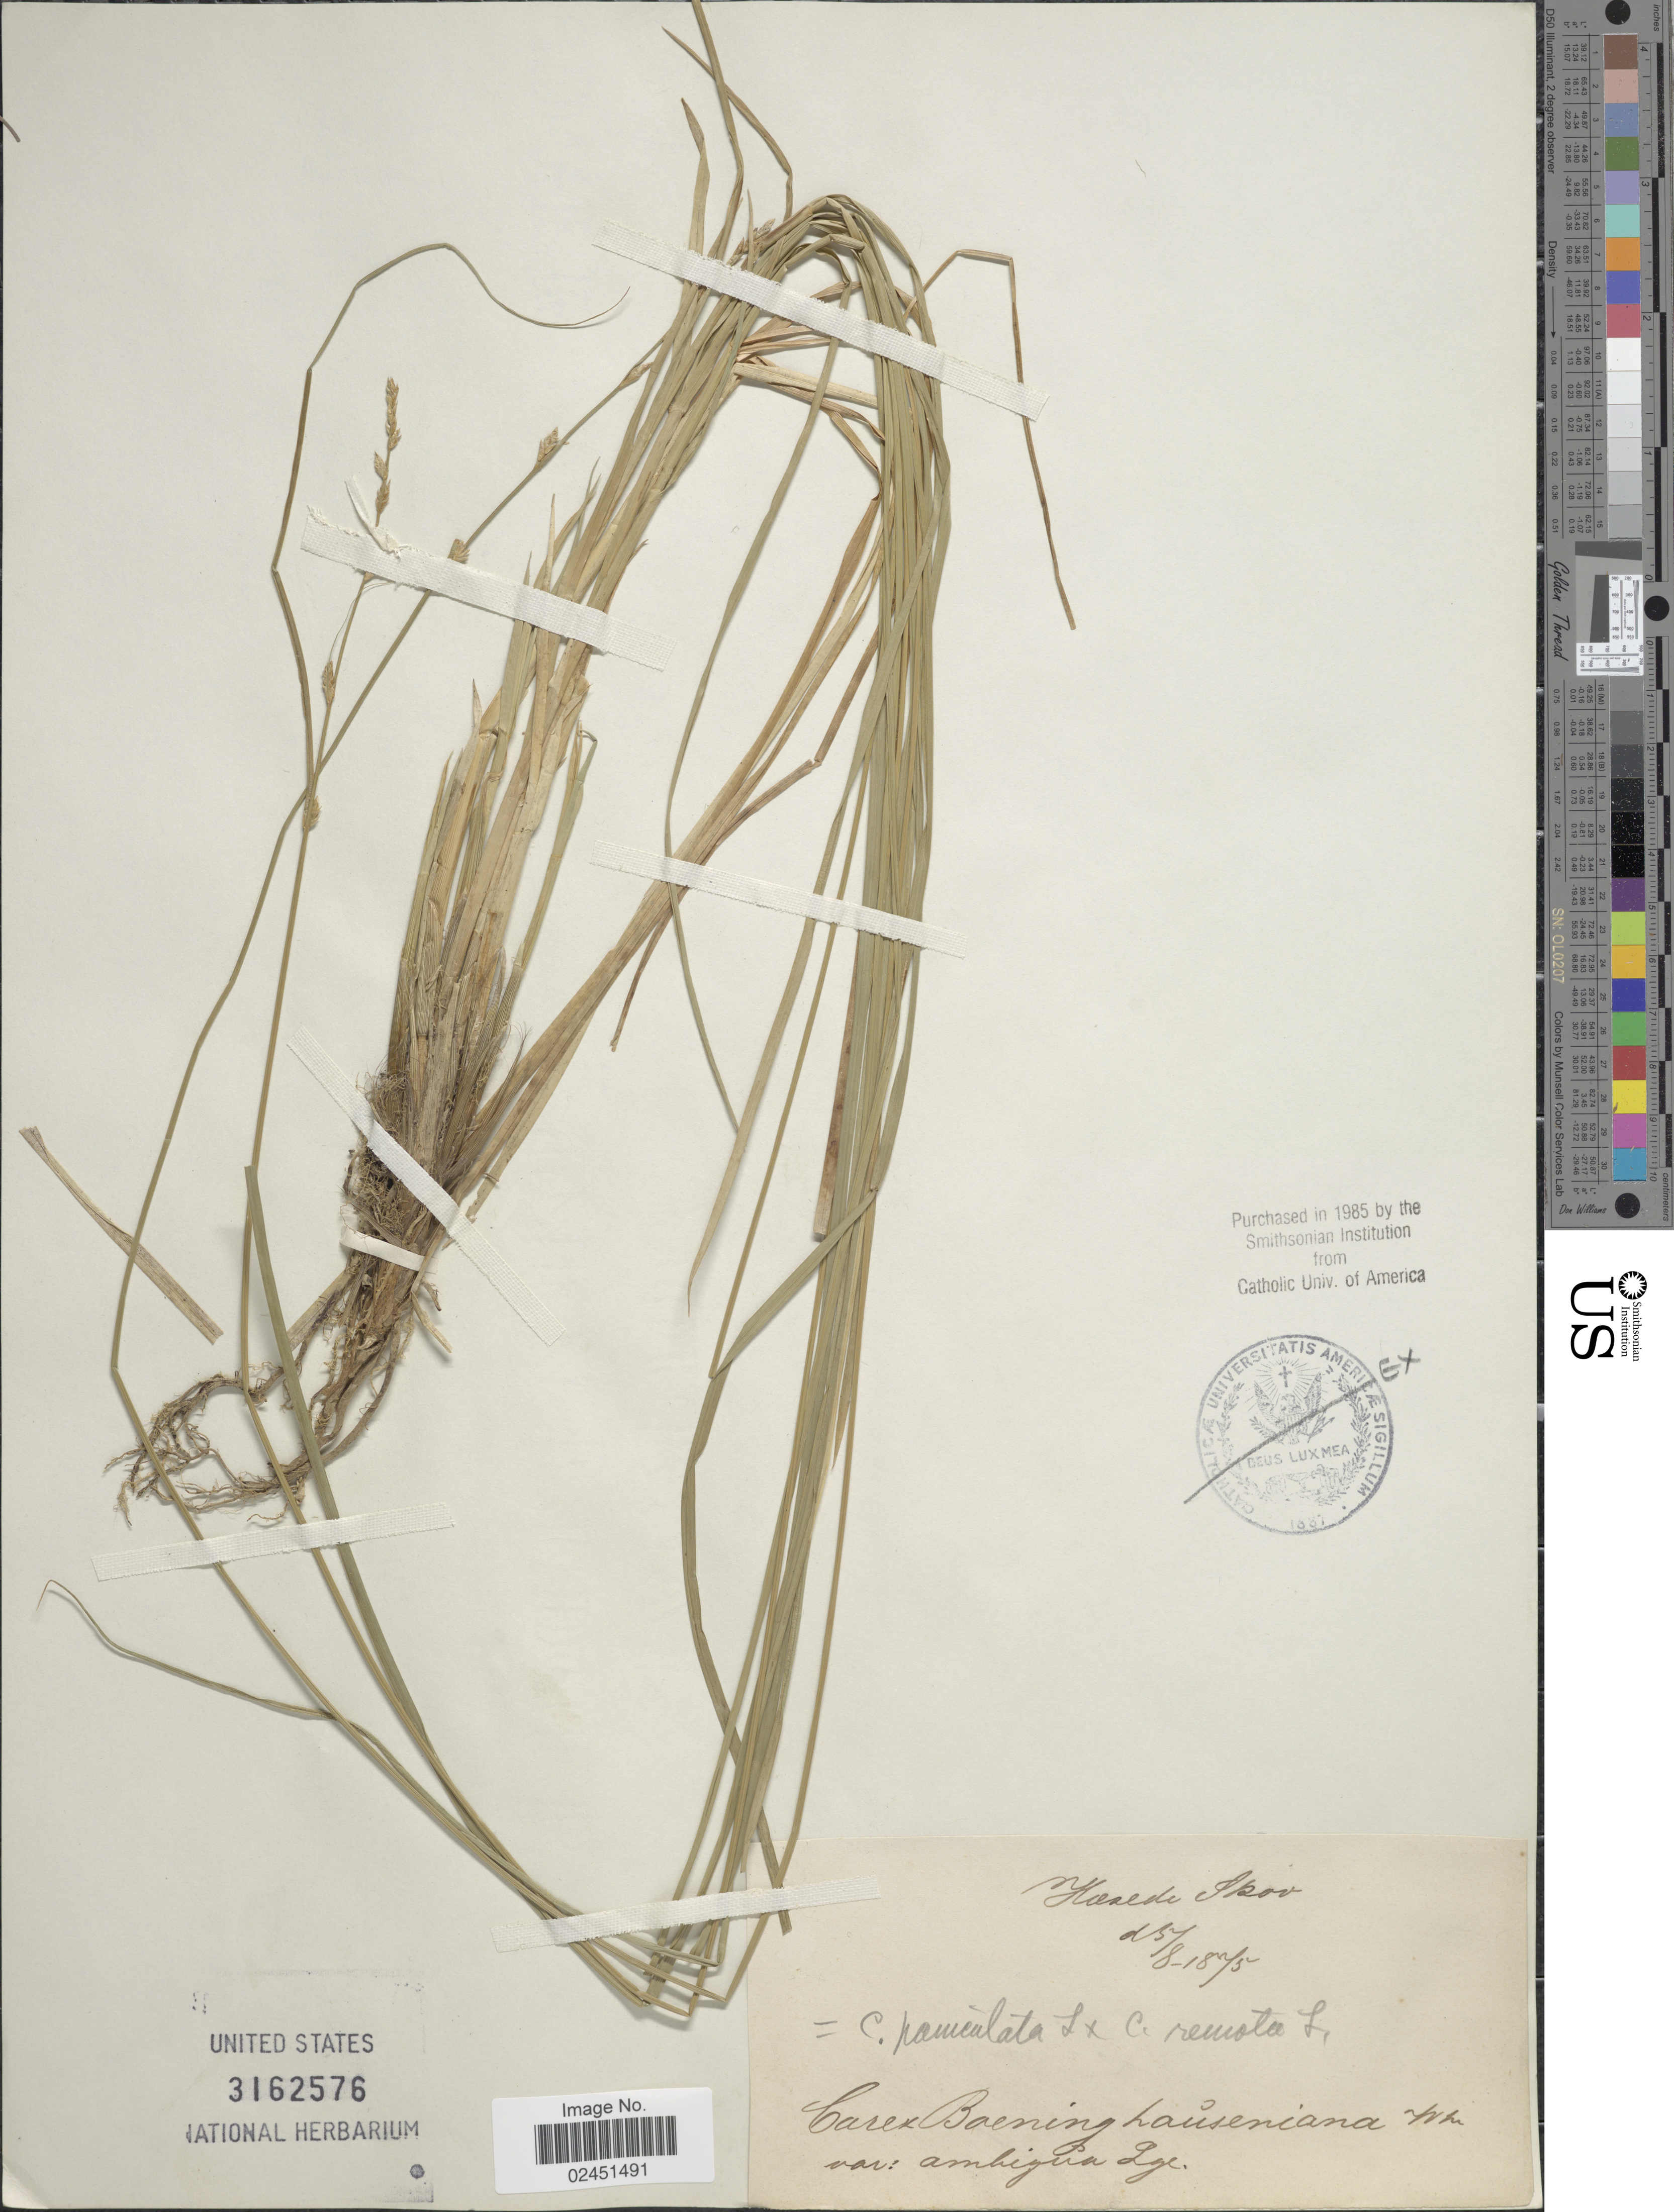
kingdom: Plantae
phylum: Tracheophyta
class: Liliopsida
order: Poales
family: Cyperaceae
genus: Carex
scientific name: Carex paniculata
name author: L.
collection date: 1875-08-05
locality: Haseda Skov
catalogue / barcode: US 3162576